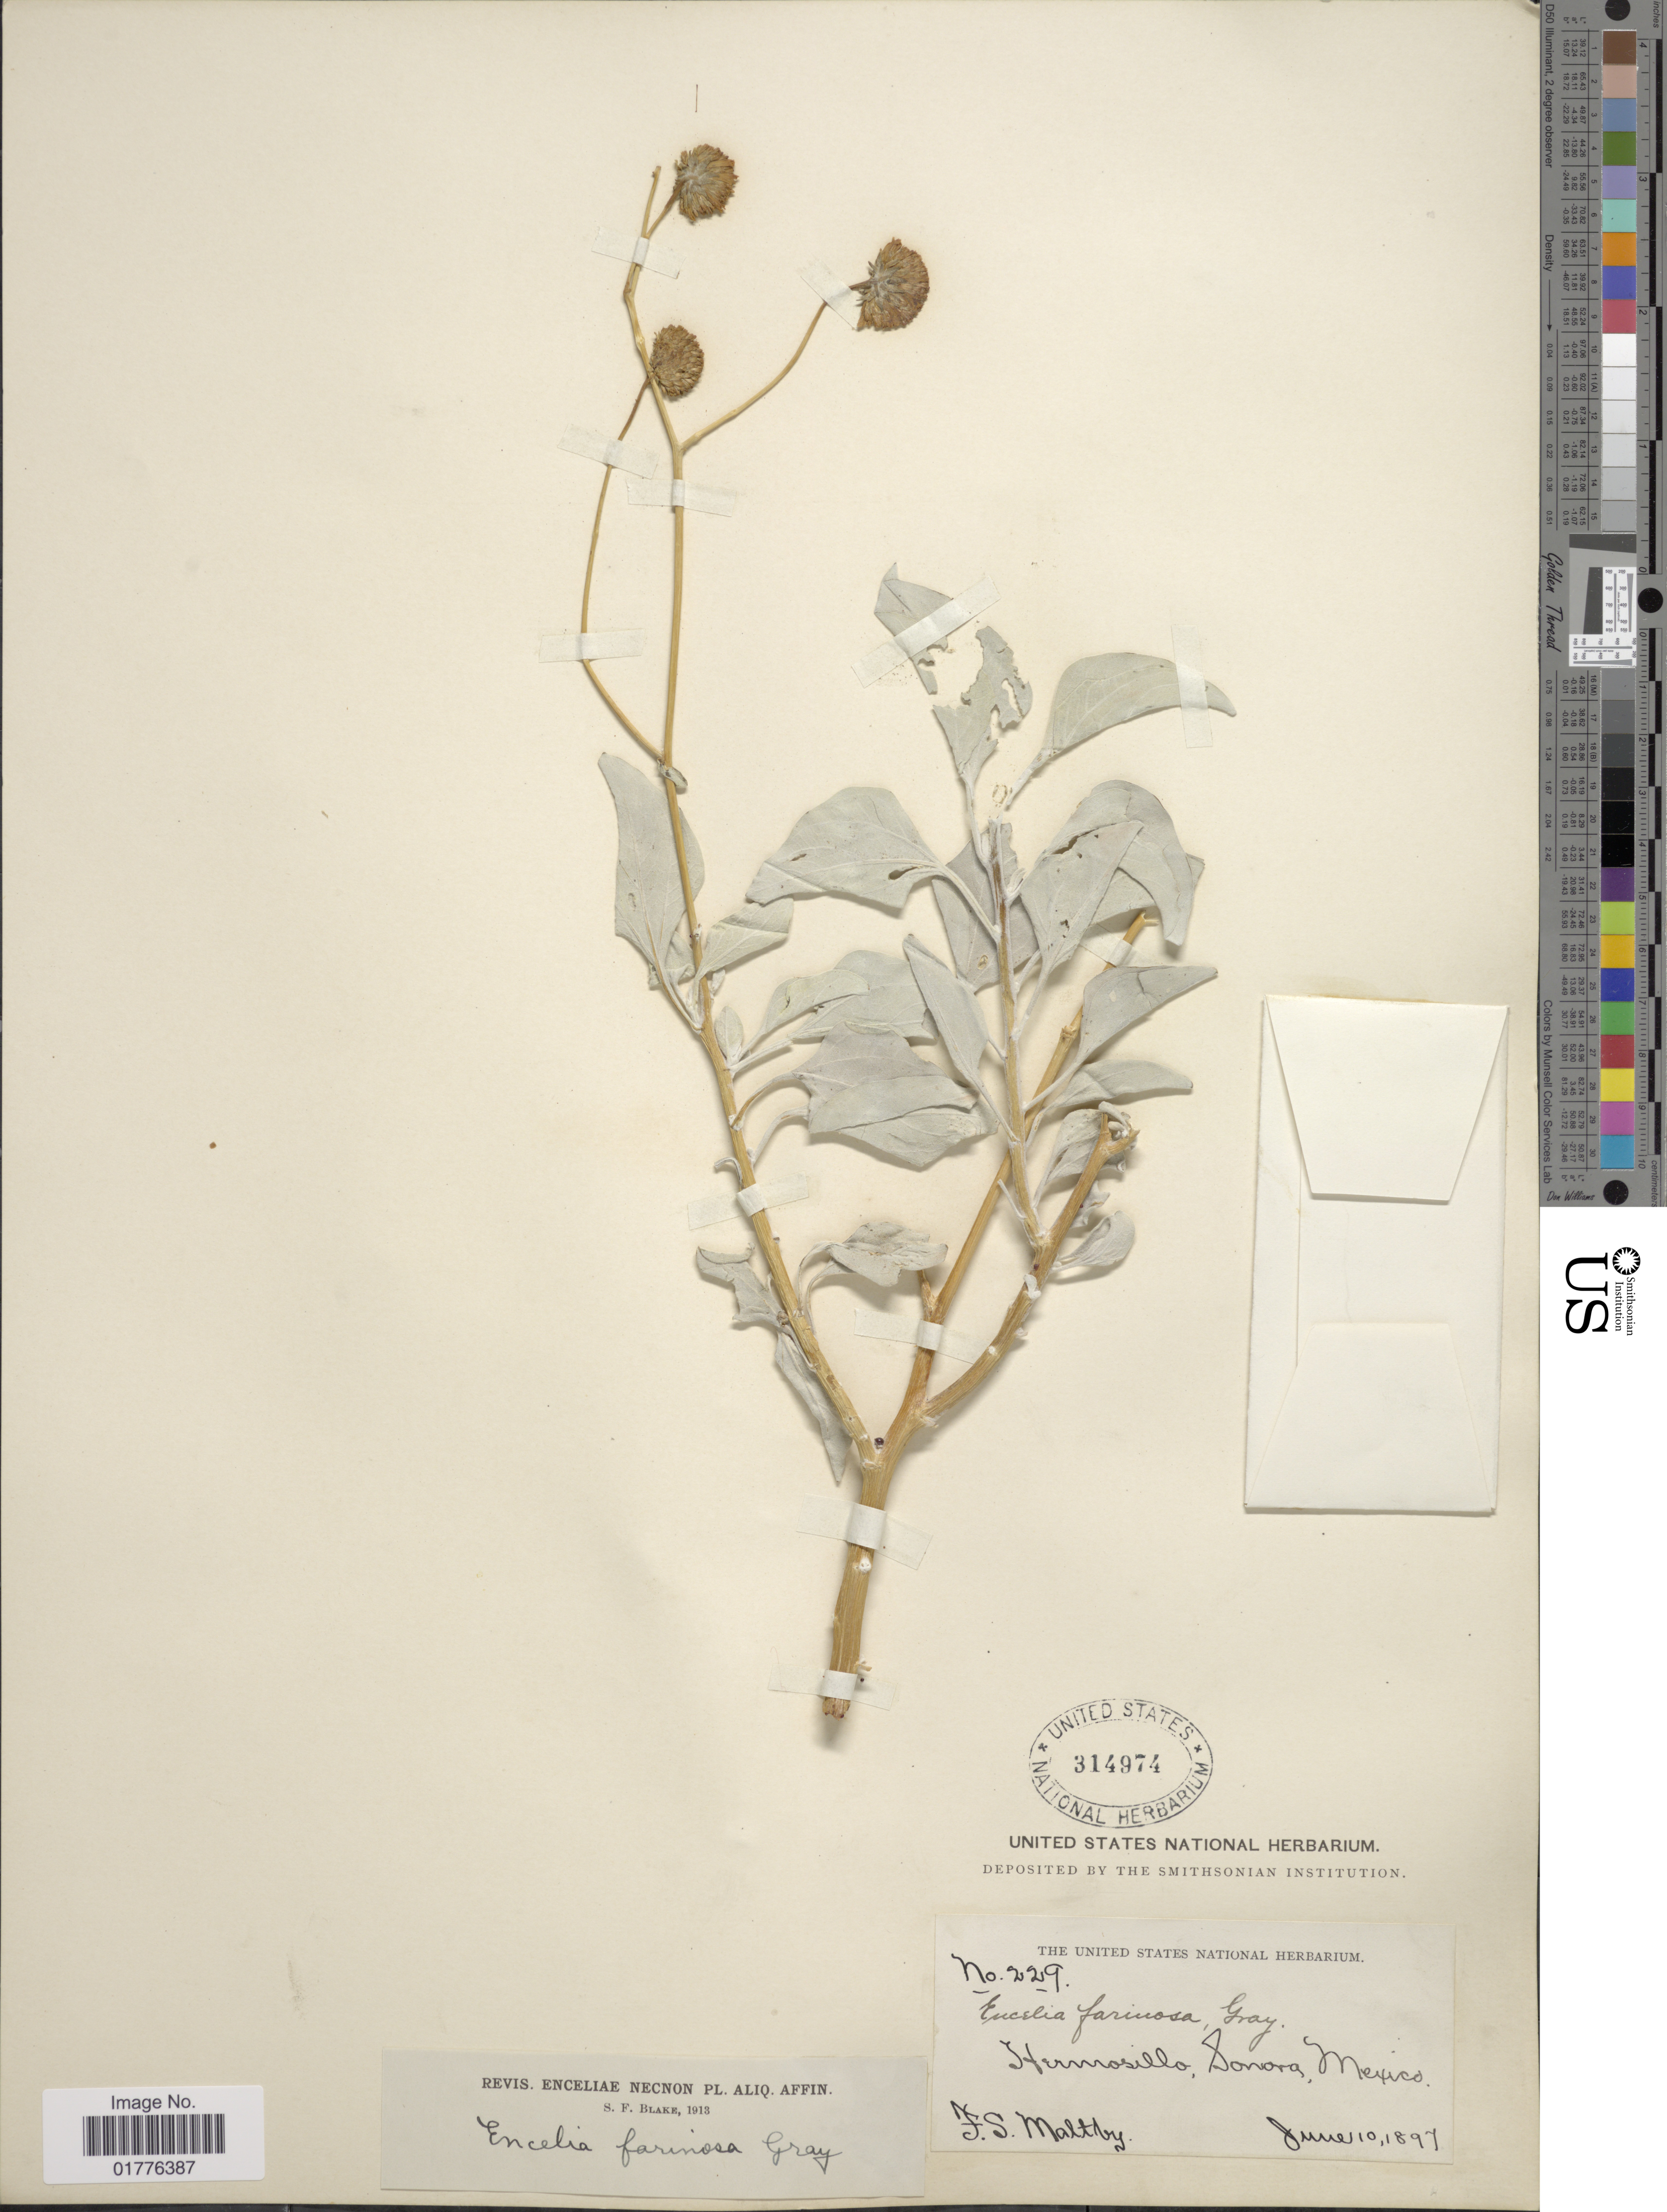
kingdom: Plantae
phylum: Tracheophyta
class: Magnoliopsida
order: Asterales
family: Asteraceae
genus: Encelia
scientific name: Encelia farinosa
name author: A. Gray ex Torr. in Emory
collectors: F. S. Maltby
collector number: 229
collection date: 1897-06-10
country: Mexico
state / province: Sonora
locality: Hermosillo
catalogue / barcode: US 314974